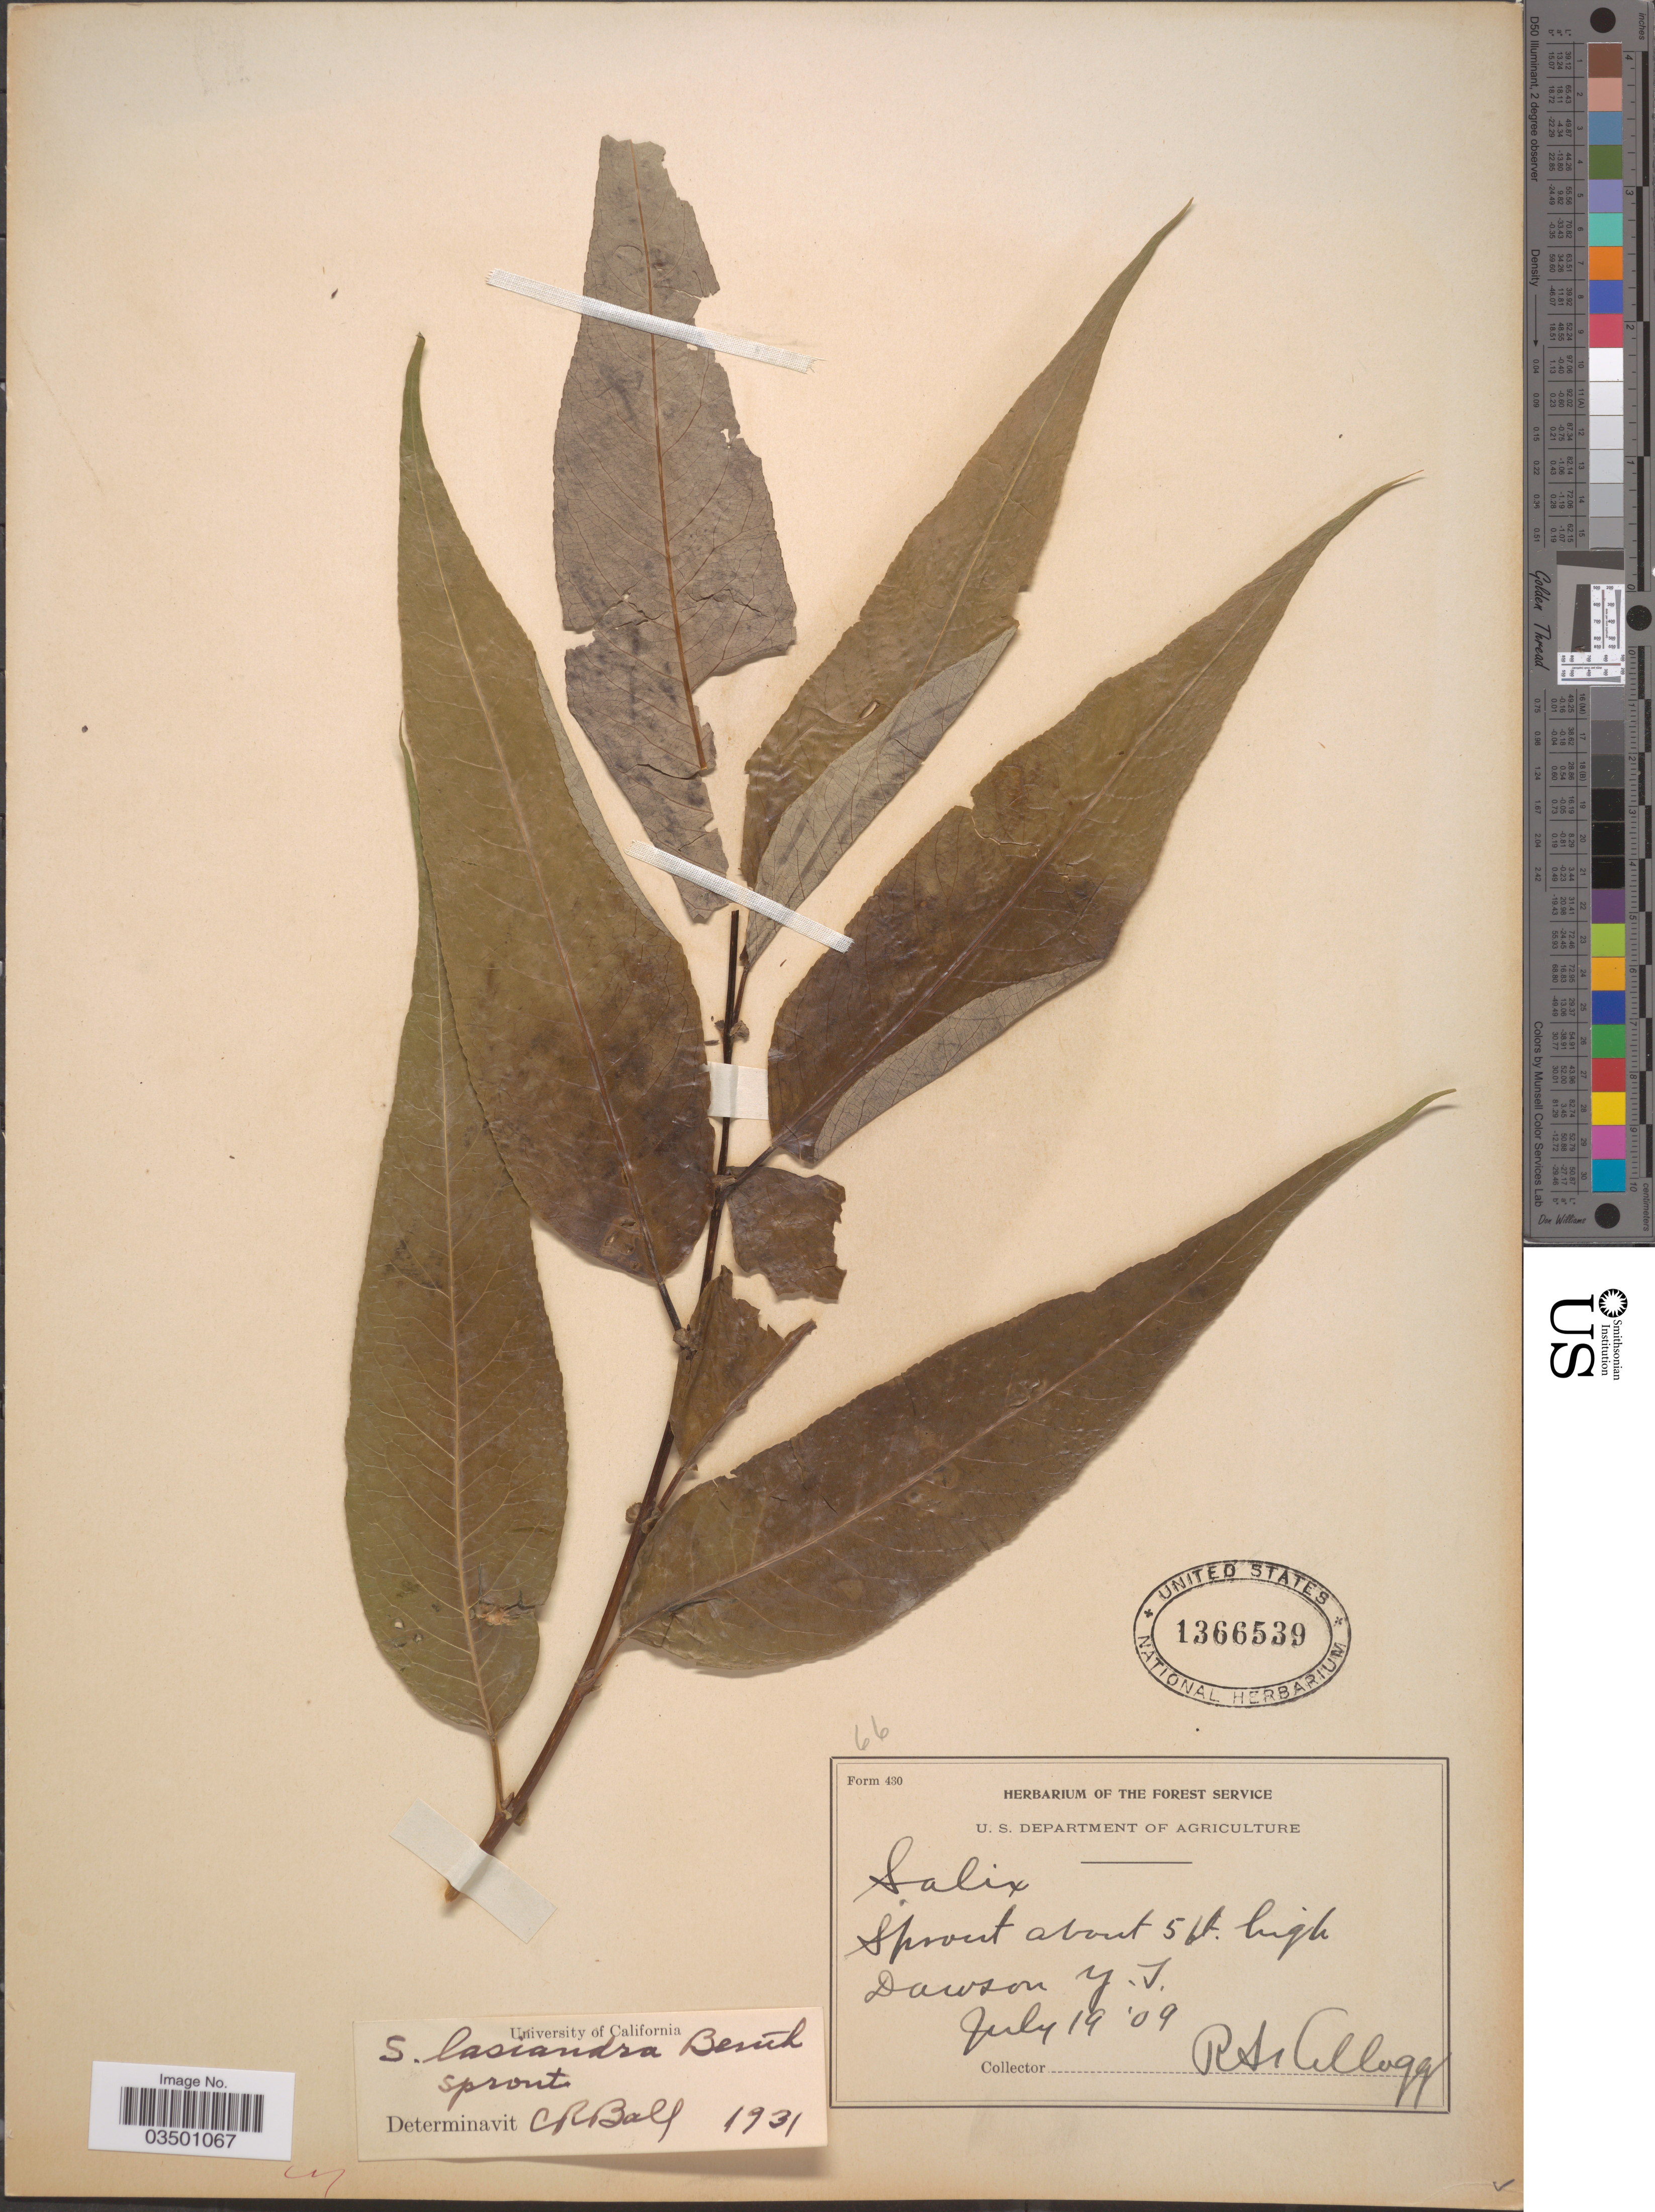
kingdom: Plantae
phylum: Tracheophyta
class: Magnoliopsida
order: Malpighiales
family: Salicaceae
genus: Salix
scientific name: Salix lasiandra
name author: Benth.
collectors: R. Kellogg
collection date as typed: Transcribed d/m/y: 19/7/9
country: Canada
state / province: Yukon Territory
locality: Dawson Y. T.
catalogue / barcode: US 1366539